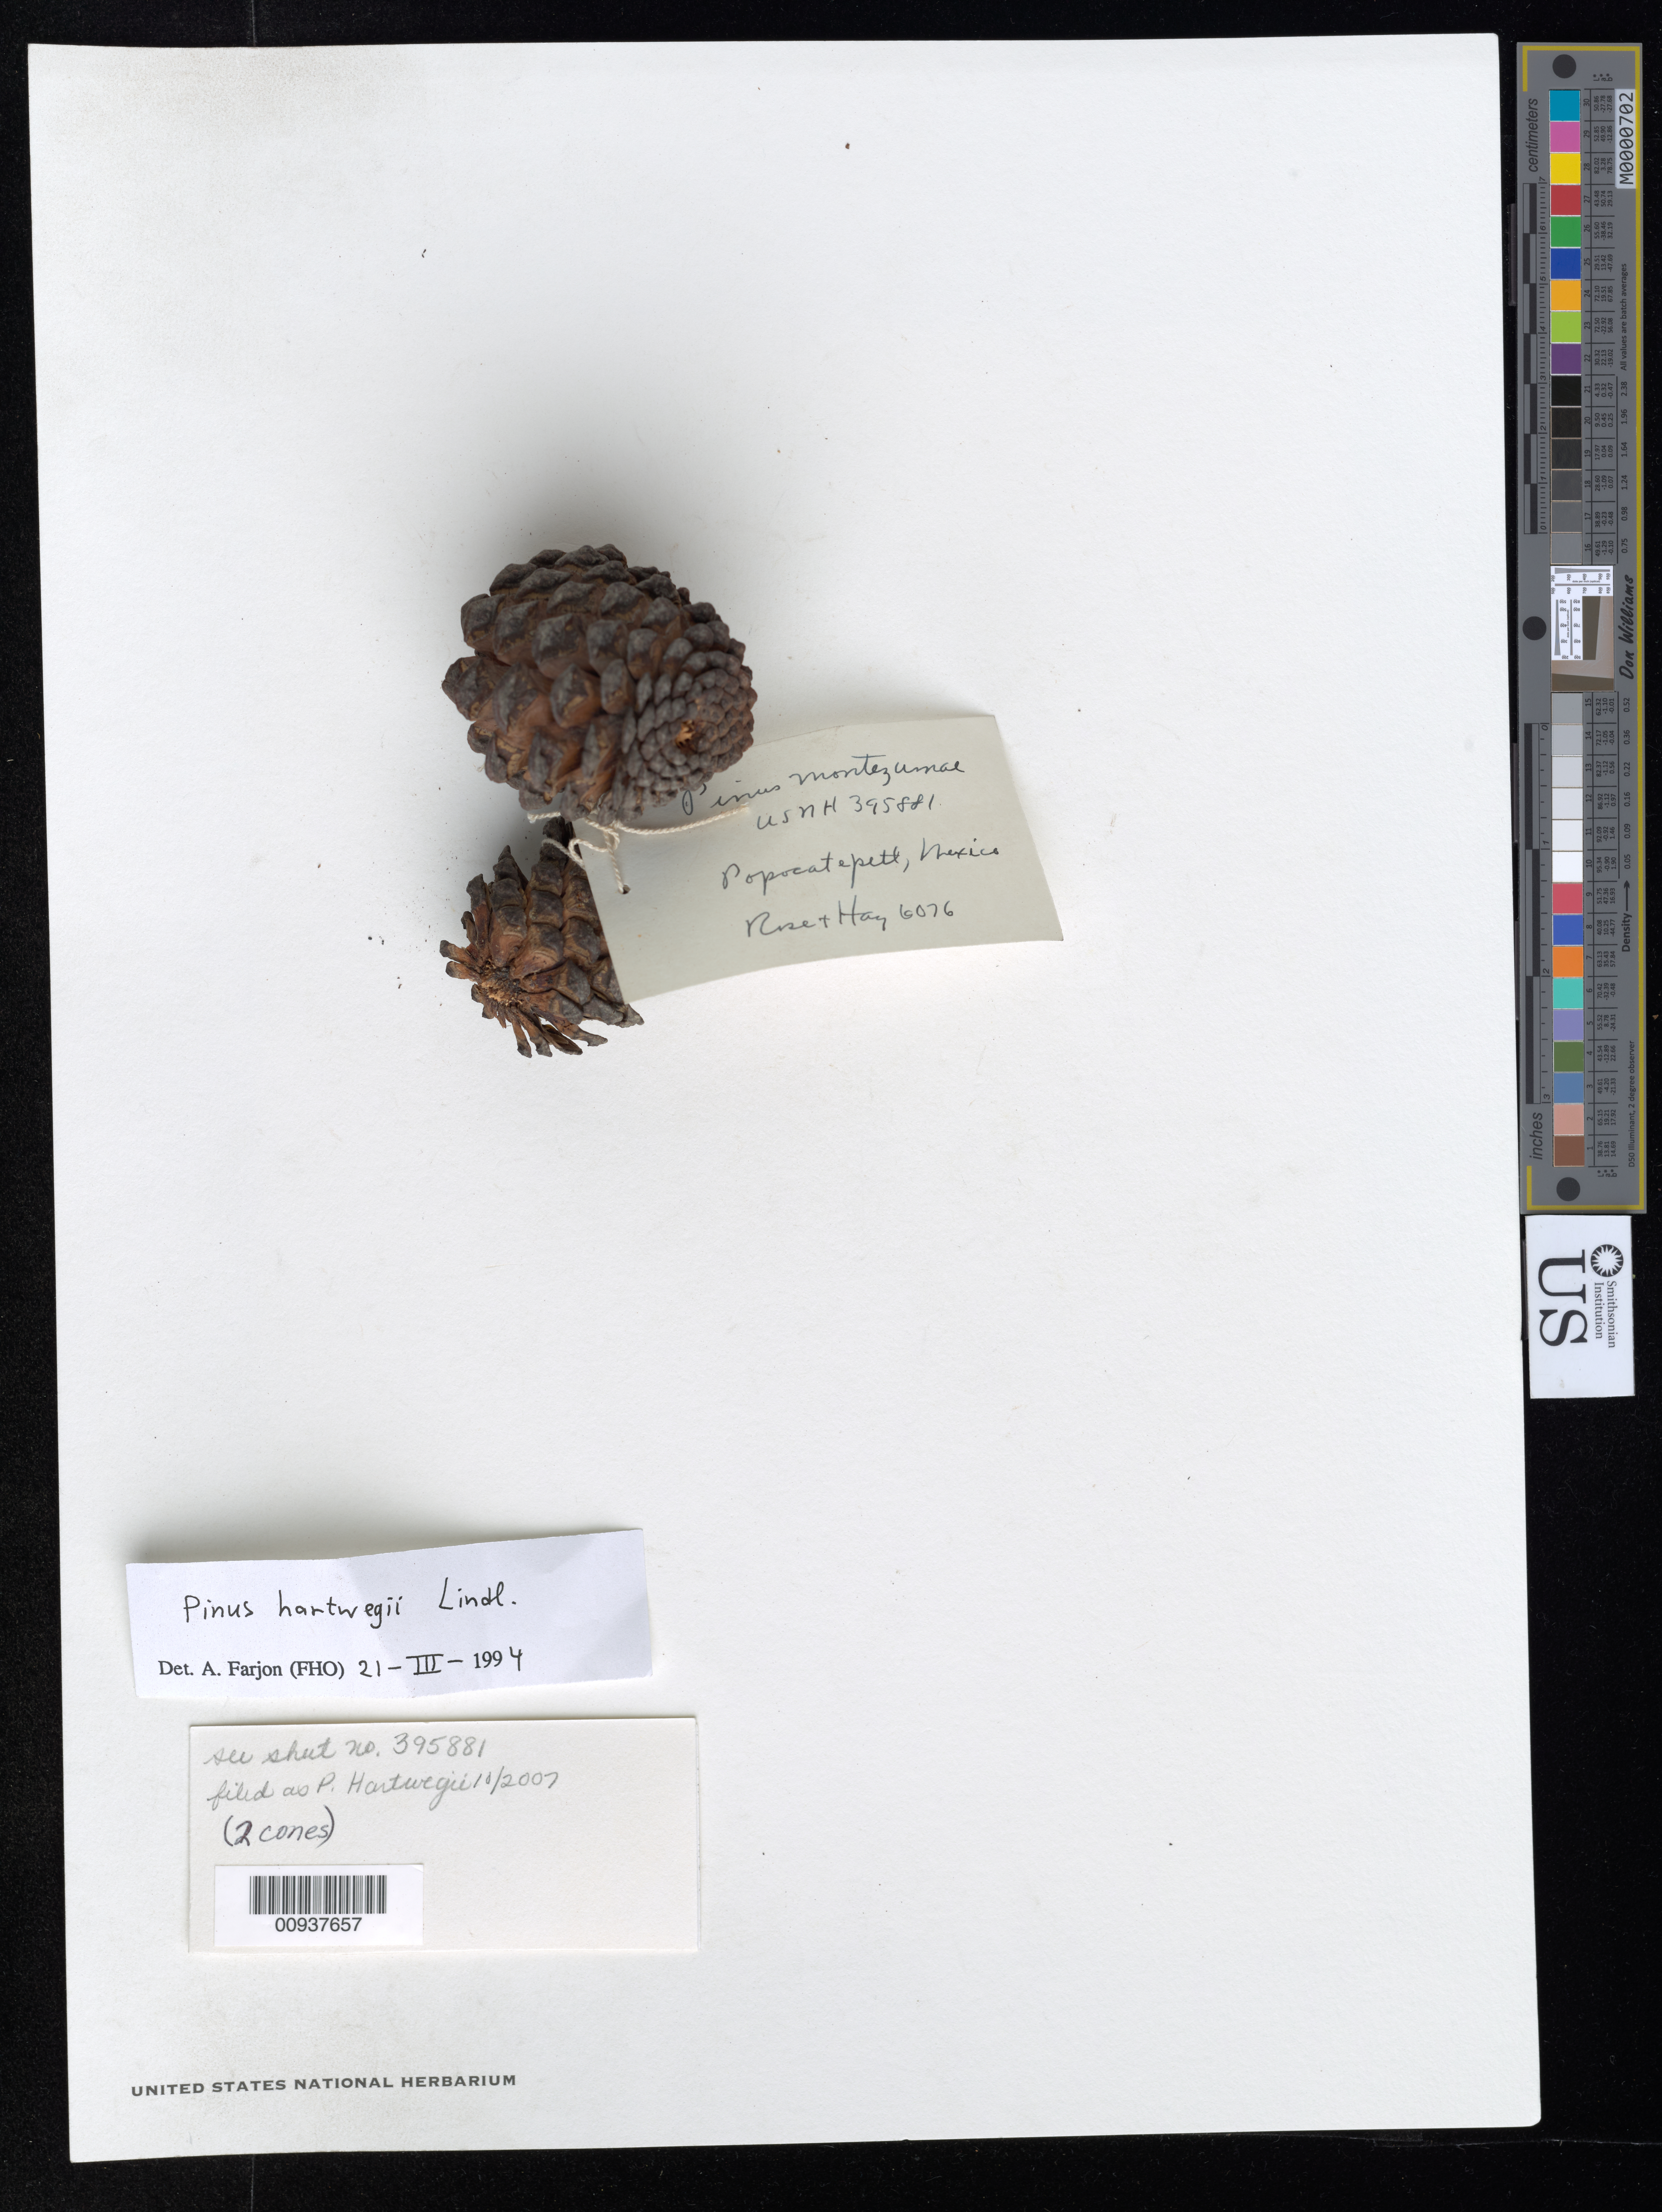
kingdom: Plantae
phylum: Tracheophyta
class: Pinopsida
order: Pinales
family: Pinaceae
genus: Pinus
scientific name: Pinus hartwegii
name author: Lindl.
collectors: J. N. Rose & R. Hay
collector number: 6076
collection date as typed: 07 Aug 1901 to 08 Aug 1901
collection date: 1901-08-07/1901-08-08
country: Mexico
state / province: Puebla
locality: Popocatepetl.